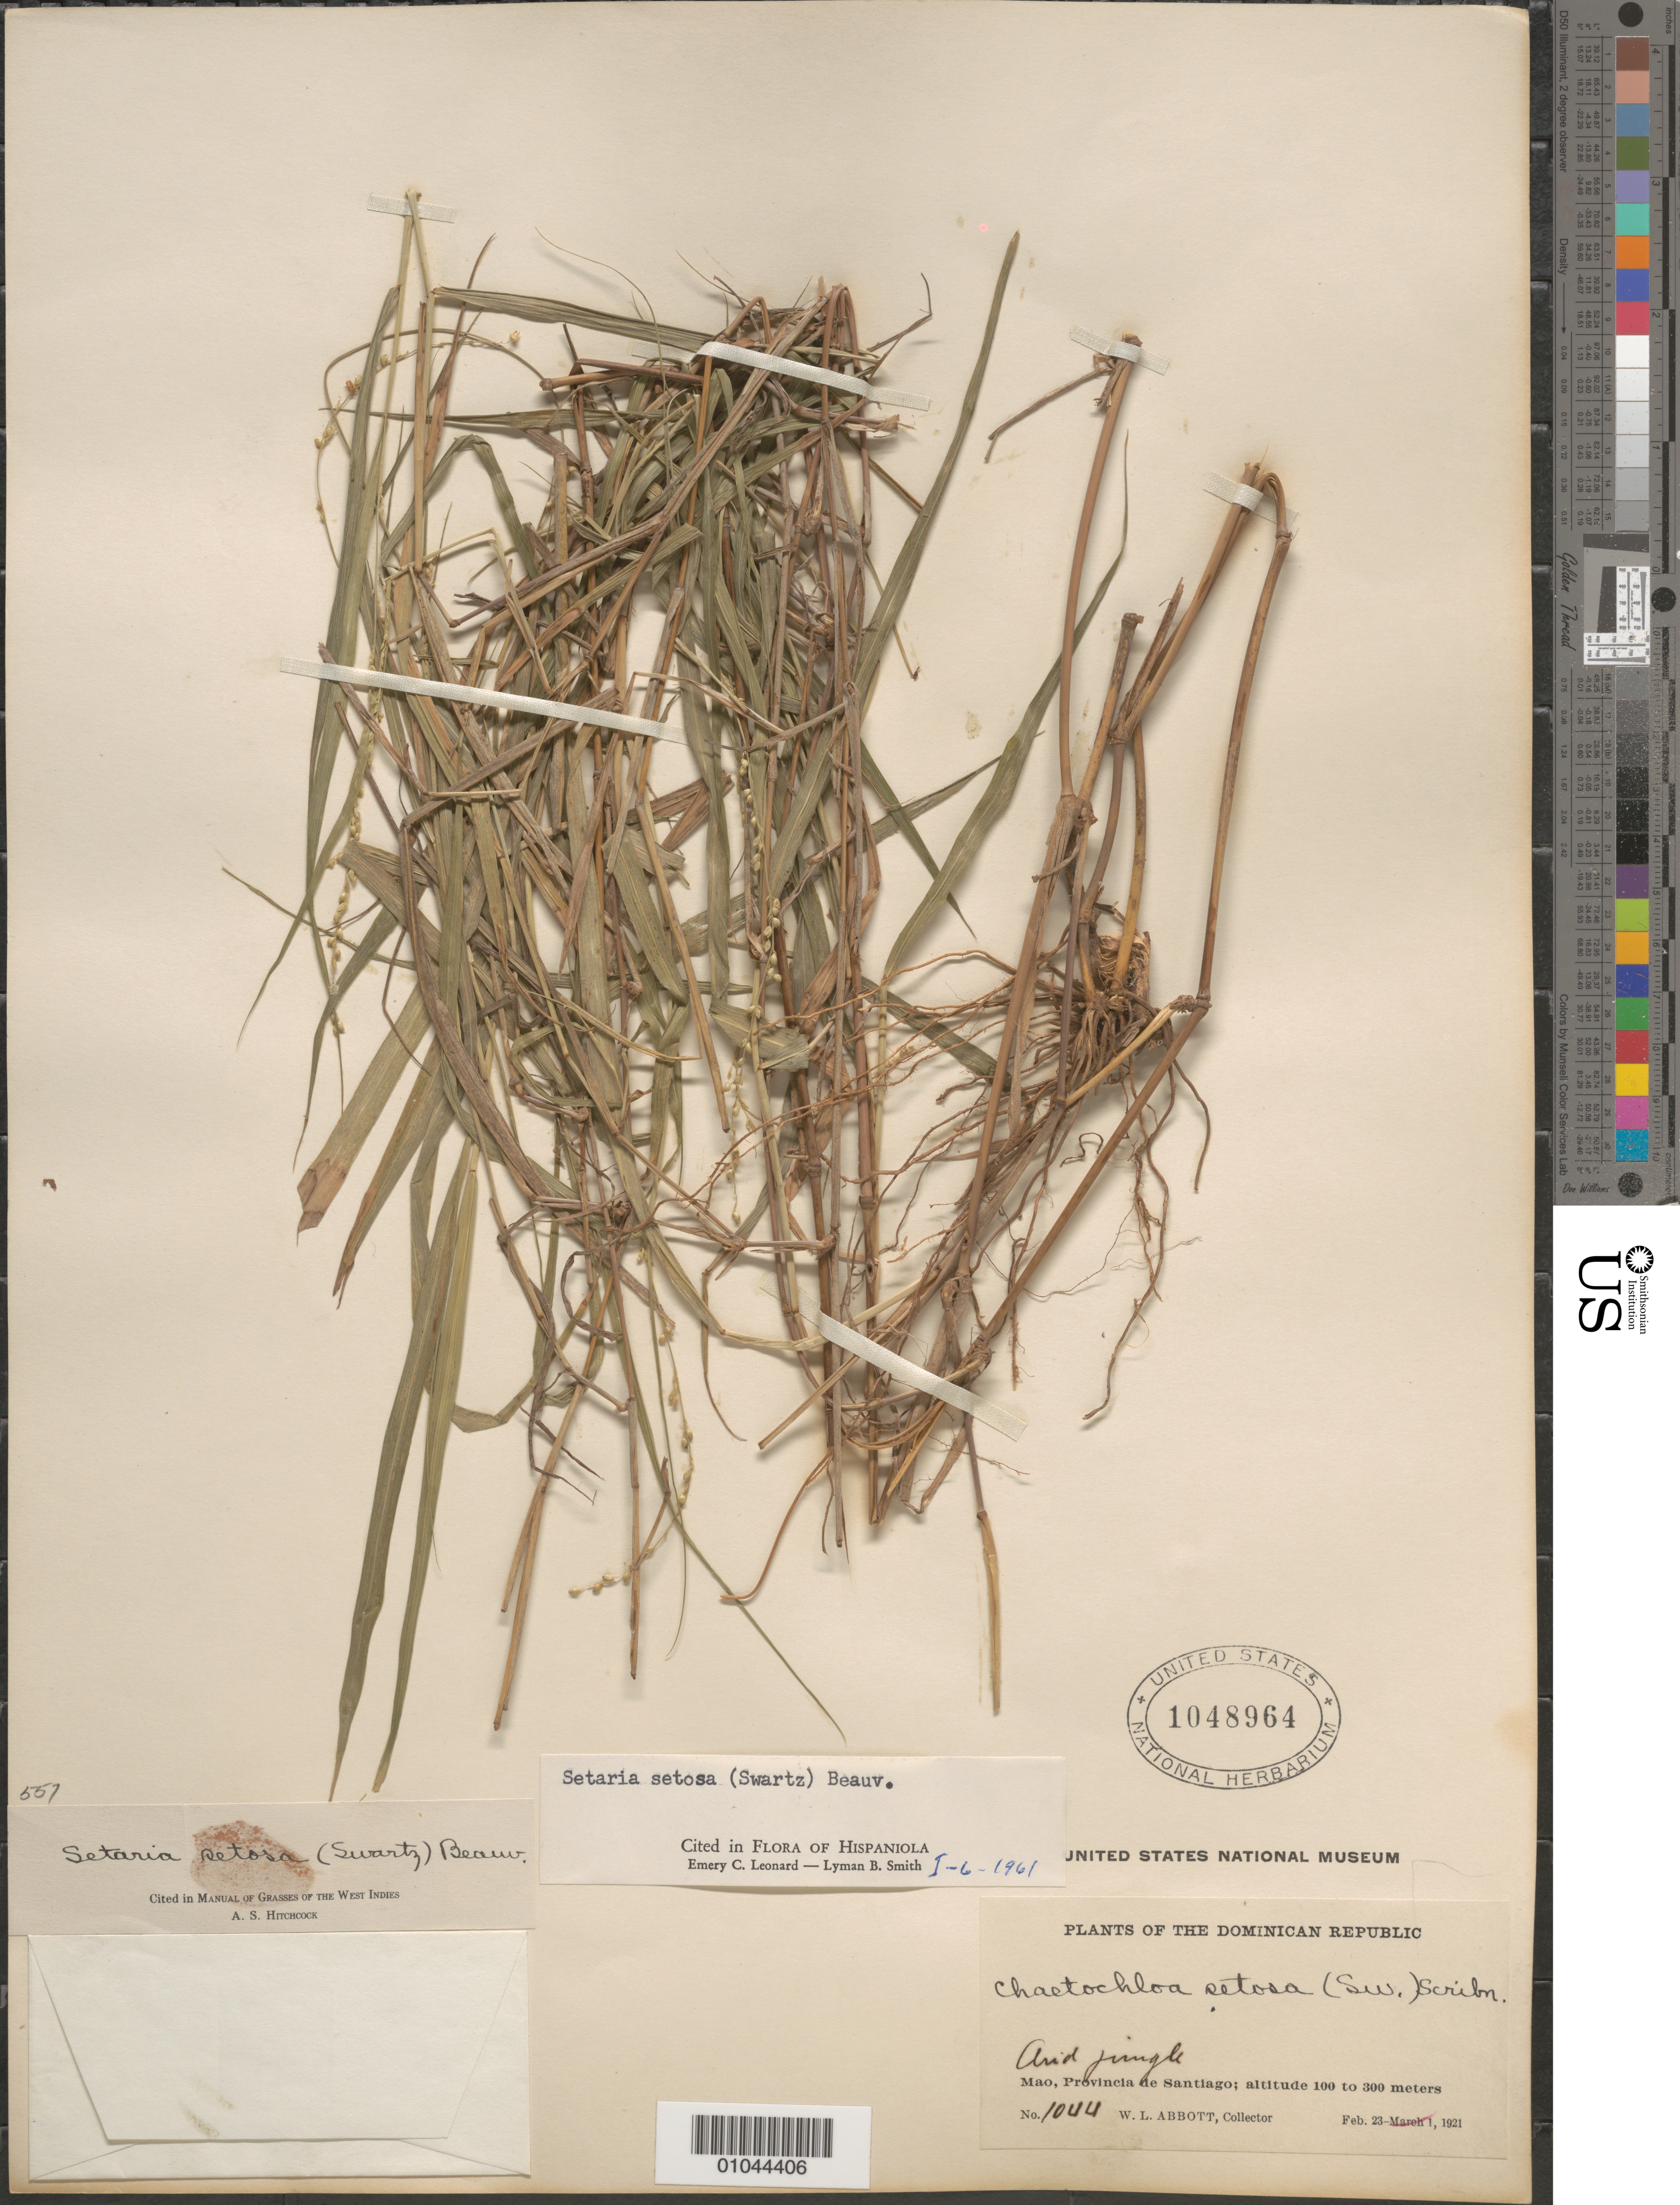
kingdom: Plantae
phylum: Tracheophyta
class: Liliopsida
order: Poales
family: Poaceae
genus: Setaria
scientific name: Setaria setosa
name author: (Sw.) P. Beauv.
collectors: W. L. Abbott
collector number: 1044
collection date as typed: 23 Feb 1921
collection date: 1921-02-23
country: Dominican Republic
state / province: Santiago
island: Hispaniola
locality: Mao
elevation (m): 100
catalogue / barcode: US 1048964